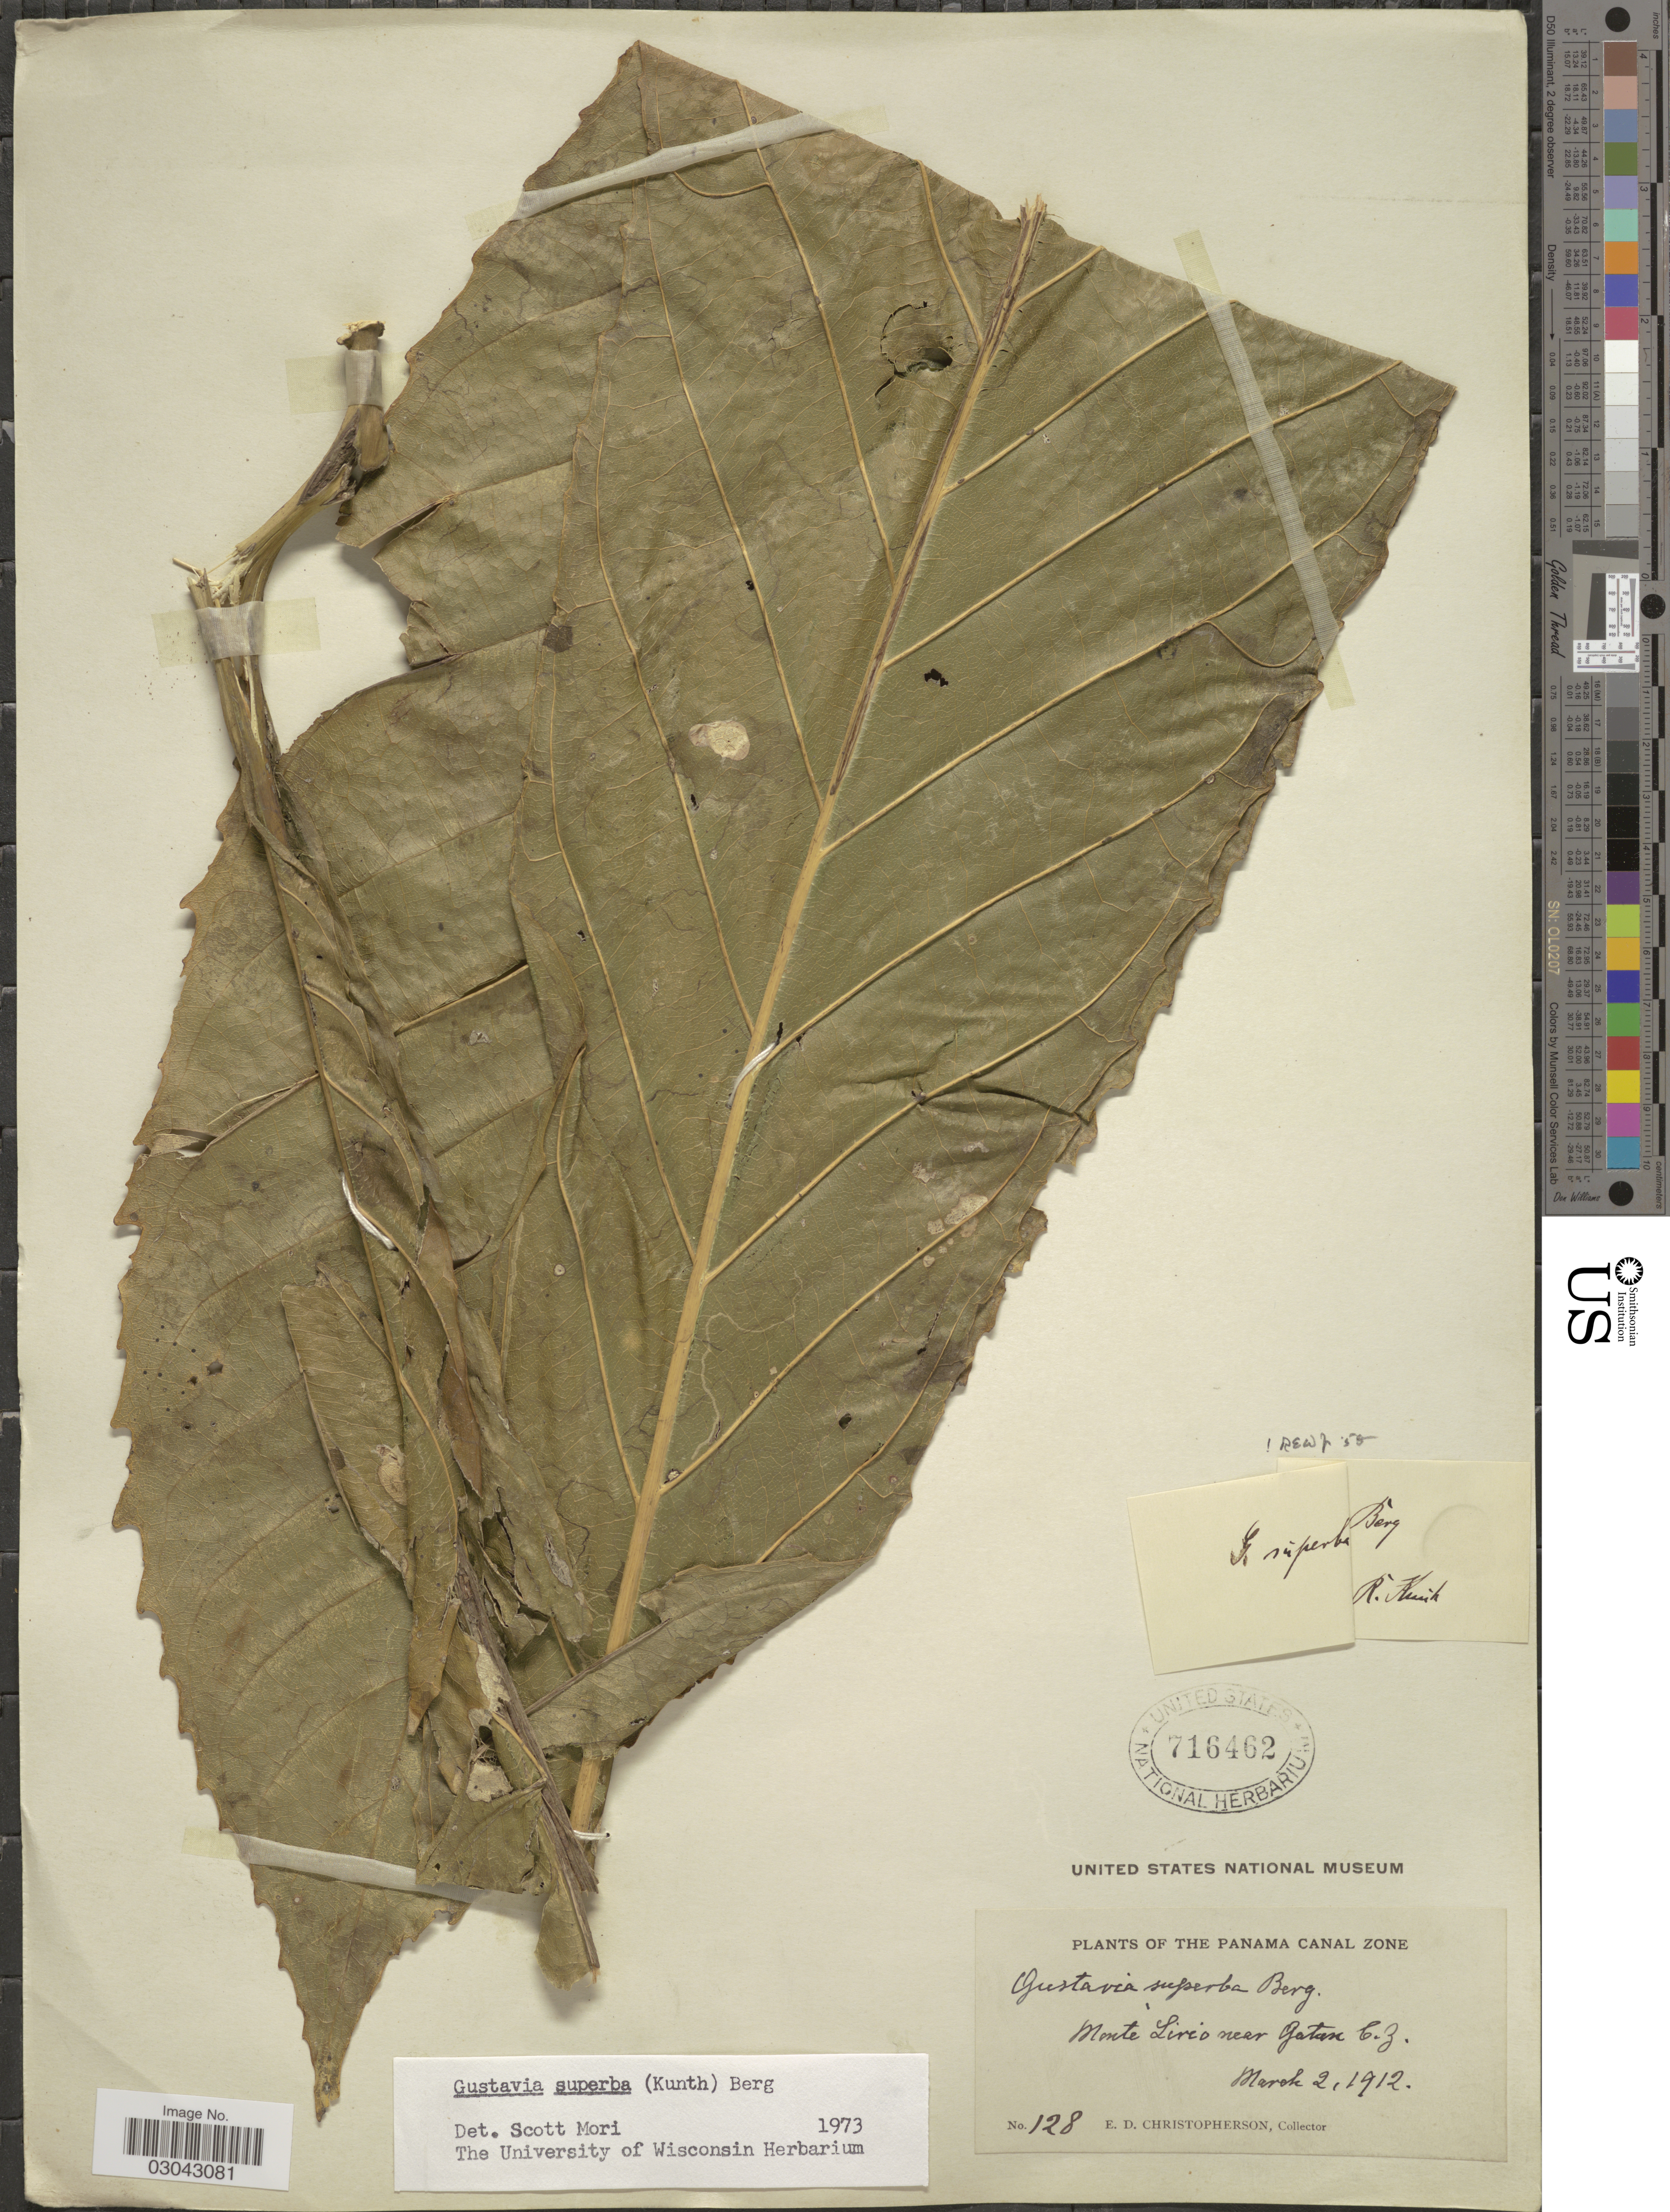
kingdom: Plantae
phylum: Tracheophyta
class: Magnoliopsida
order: Ericales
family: Lecythidaceae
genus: Gustavia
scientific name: Gustavia superba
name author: (Kunth) O. Berg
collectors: E. Christopherson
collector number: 128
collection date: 1912-03-02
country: Panama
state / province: Colón / Panamá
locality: The Panama Canal Zone, Monte Lirio near Gatun.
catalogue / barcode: US 716462